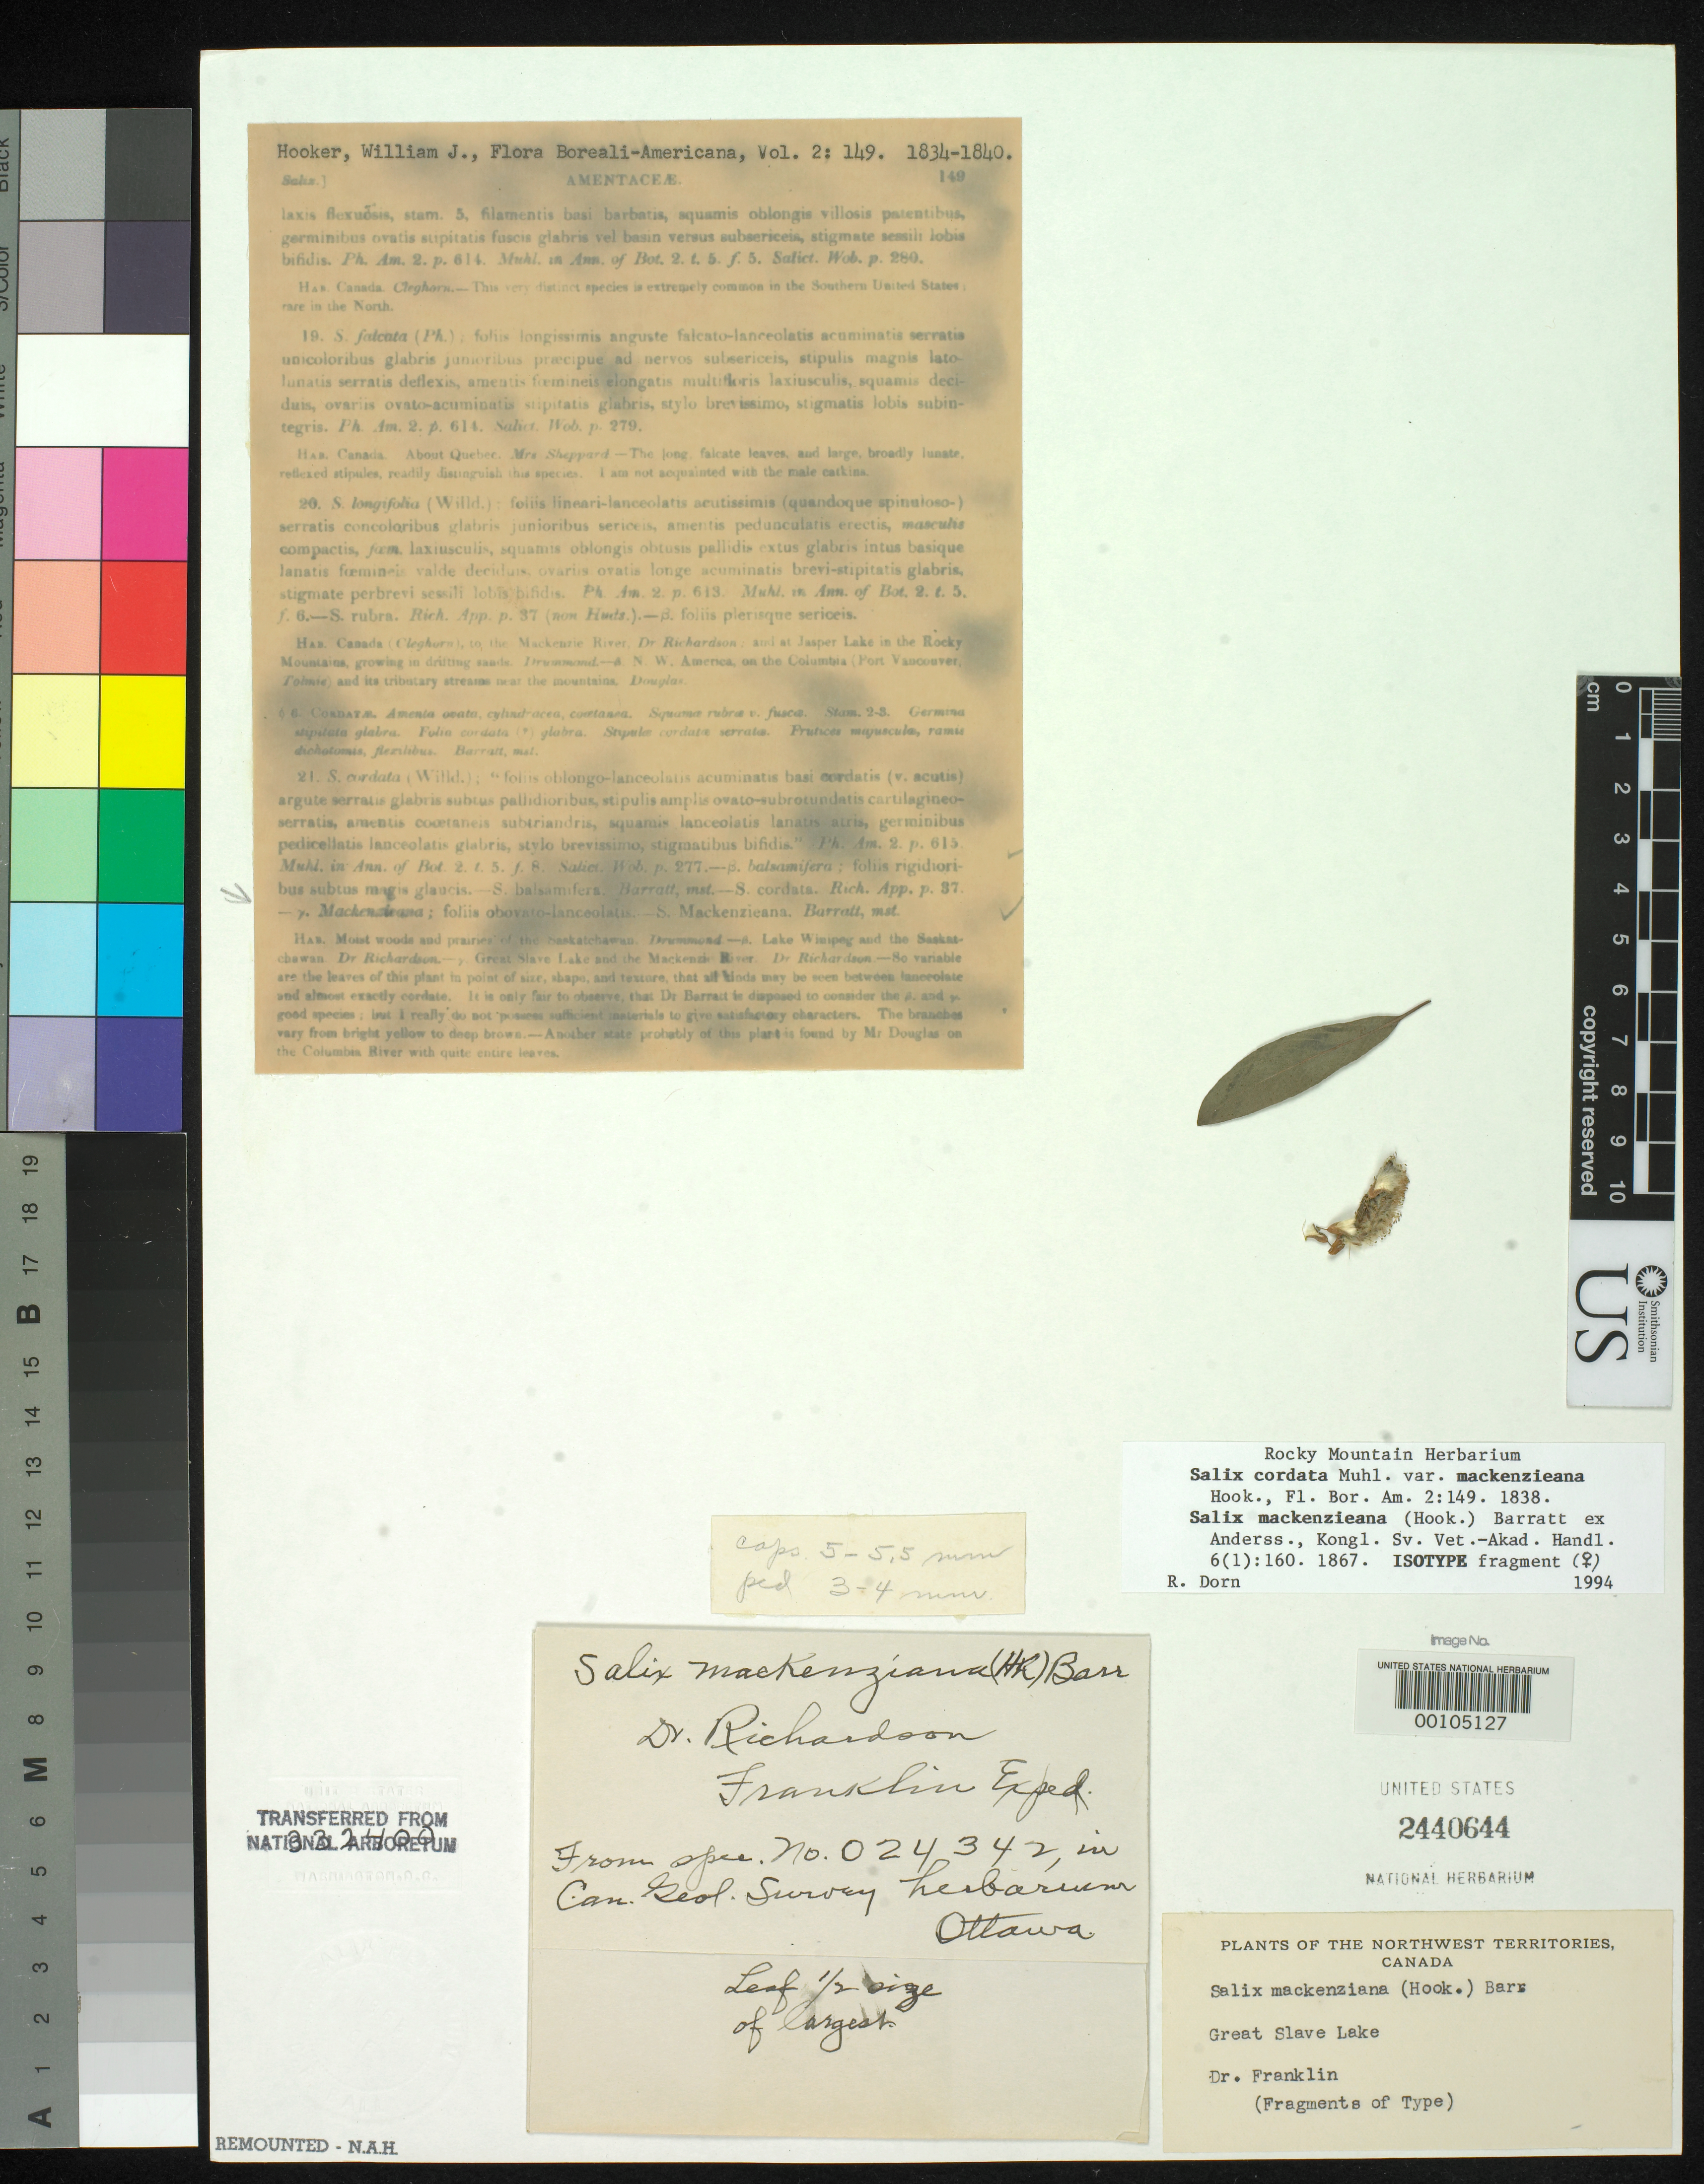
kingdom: Plantae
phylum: Tracheophyta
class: Magnoliopsida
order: Malpighiales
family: Salicaceae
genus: Salix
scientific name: Salix cordata var. mackenzieana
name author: Hook.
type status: Type Fragment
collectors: J. Franklin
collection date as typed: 1915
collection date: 1915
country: Canada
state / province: Northwest Territories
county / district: Mackenzie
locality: Great Slave Lake.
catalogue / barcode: US 2440644